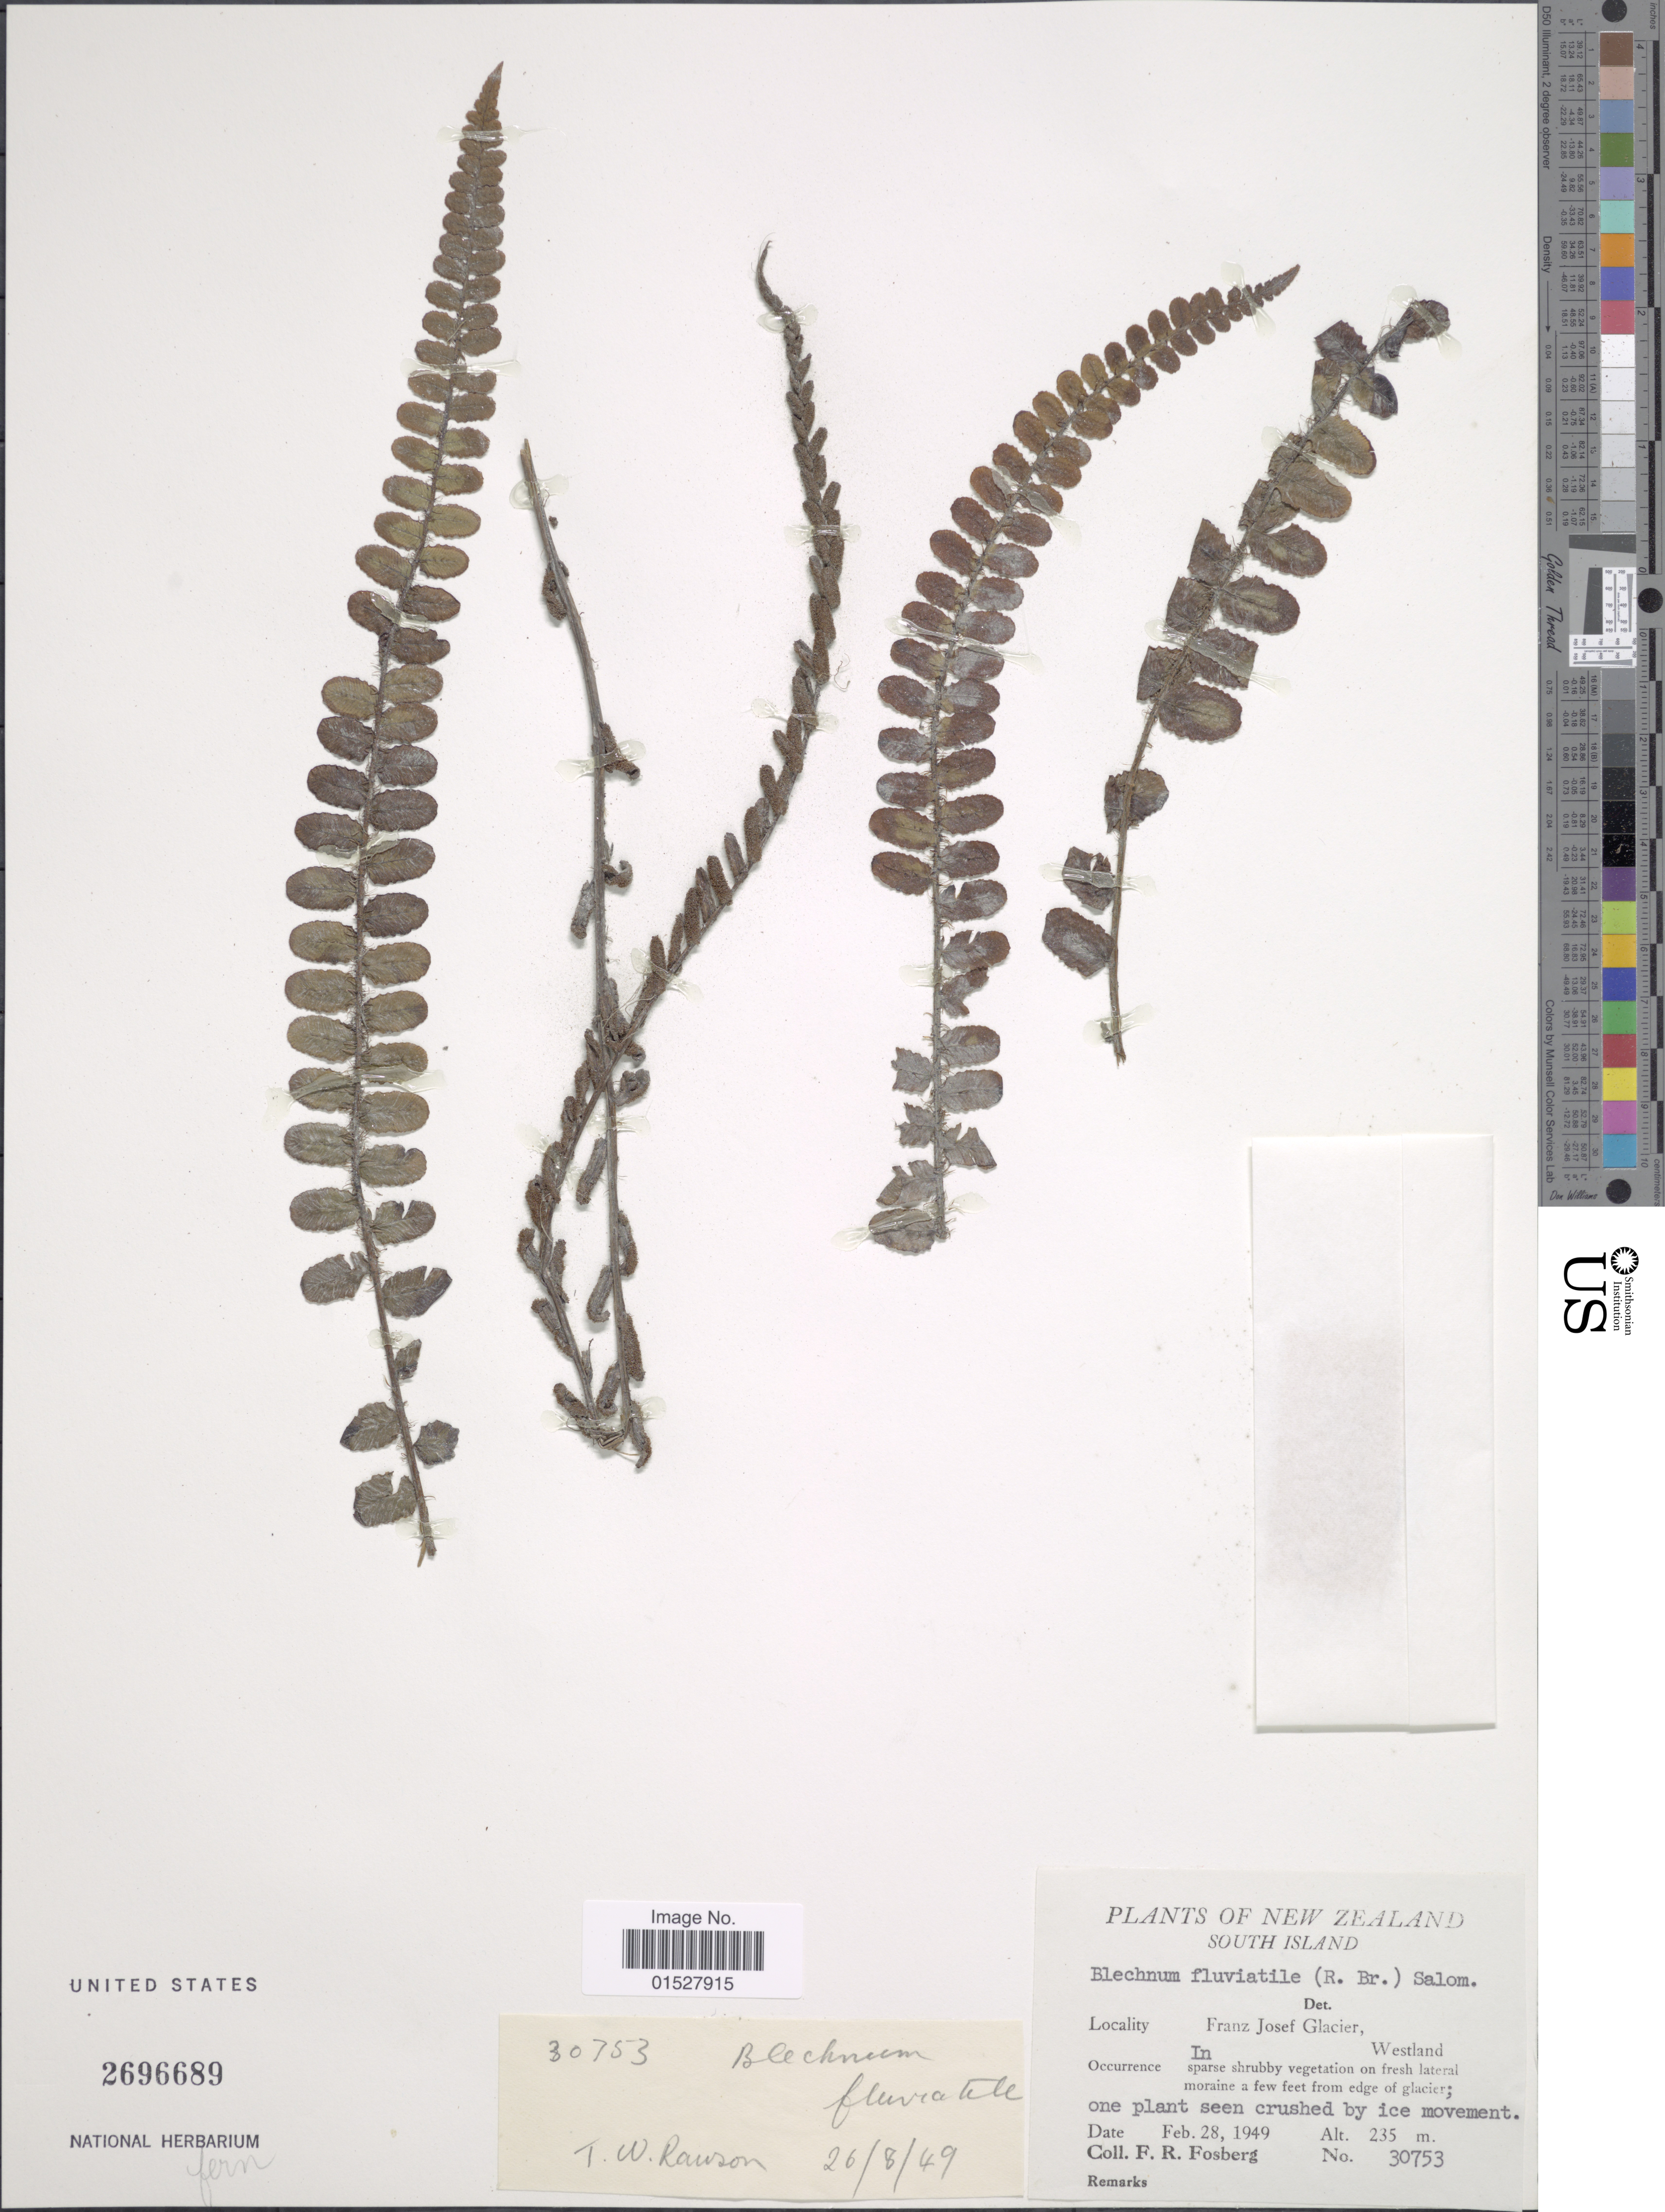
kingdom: Plantae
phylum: Tracheophyta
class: Polypodiopsida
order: Polypodiales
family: Blechnaceae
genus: Blechnum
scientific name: Blechnum fluviatile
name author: (R. Br.) E.J. Lowe ex Salomon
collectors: F. R. Fosberg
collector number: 30753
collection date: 1949-02-28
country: New Zealand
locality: South Island, Franz Josef Glacier, in Westland.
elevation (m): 235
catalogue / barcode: US 2696689